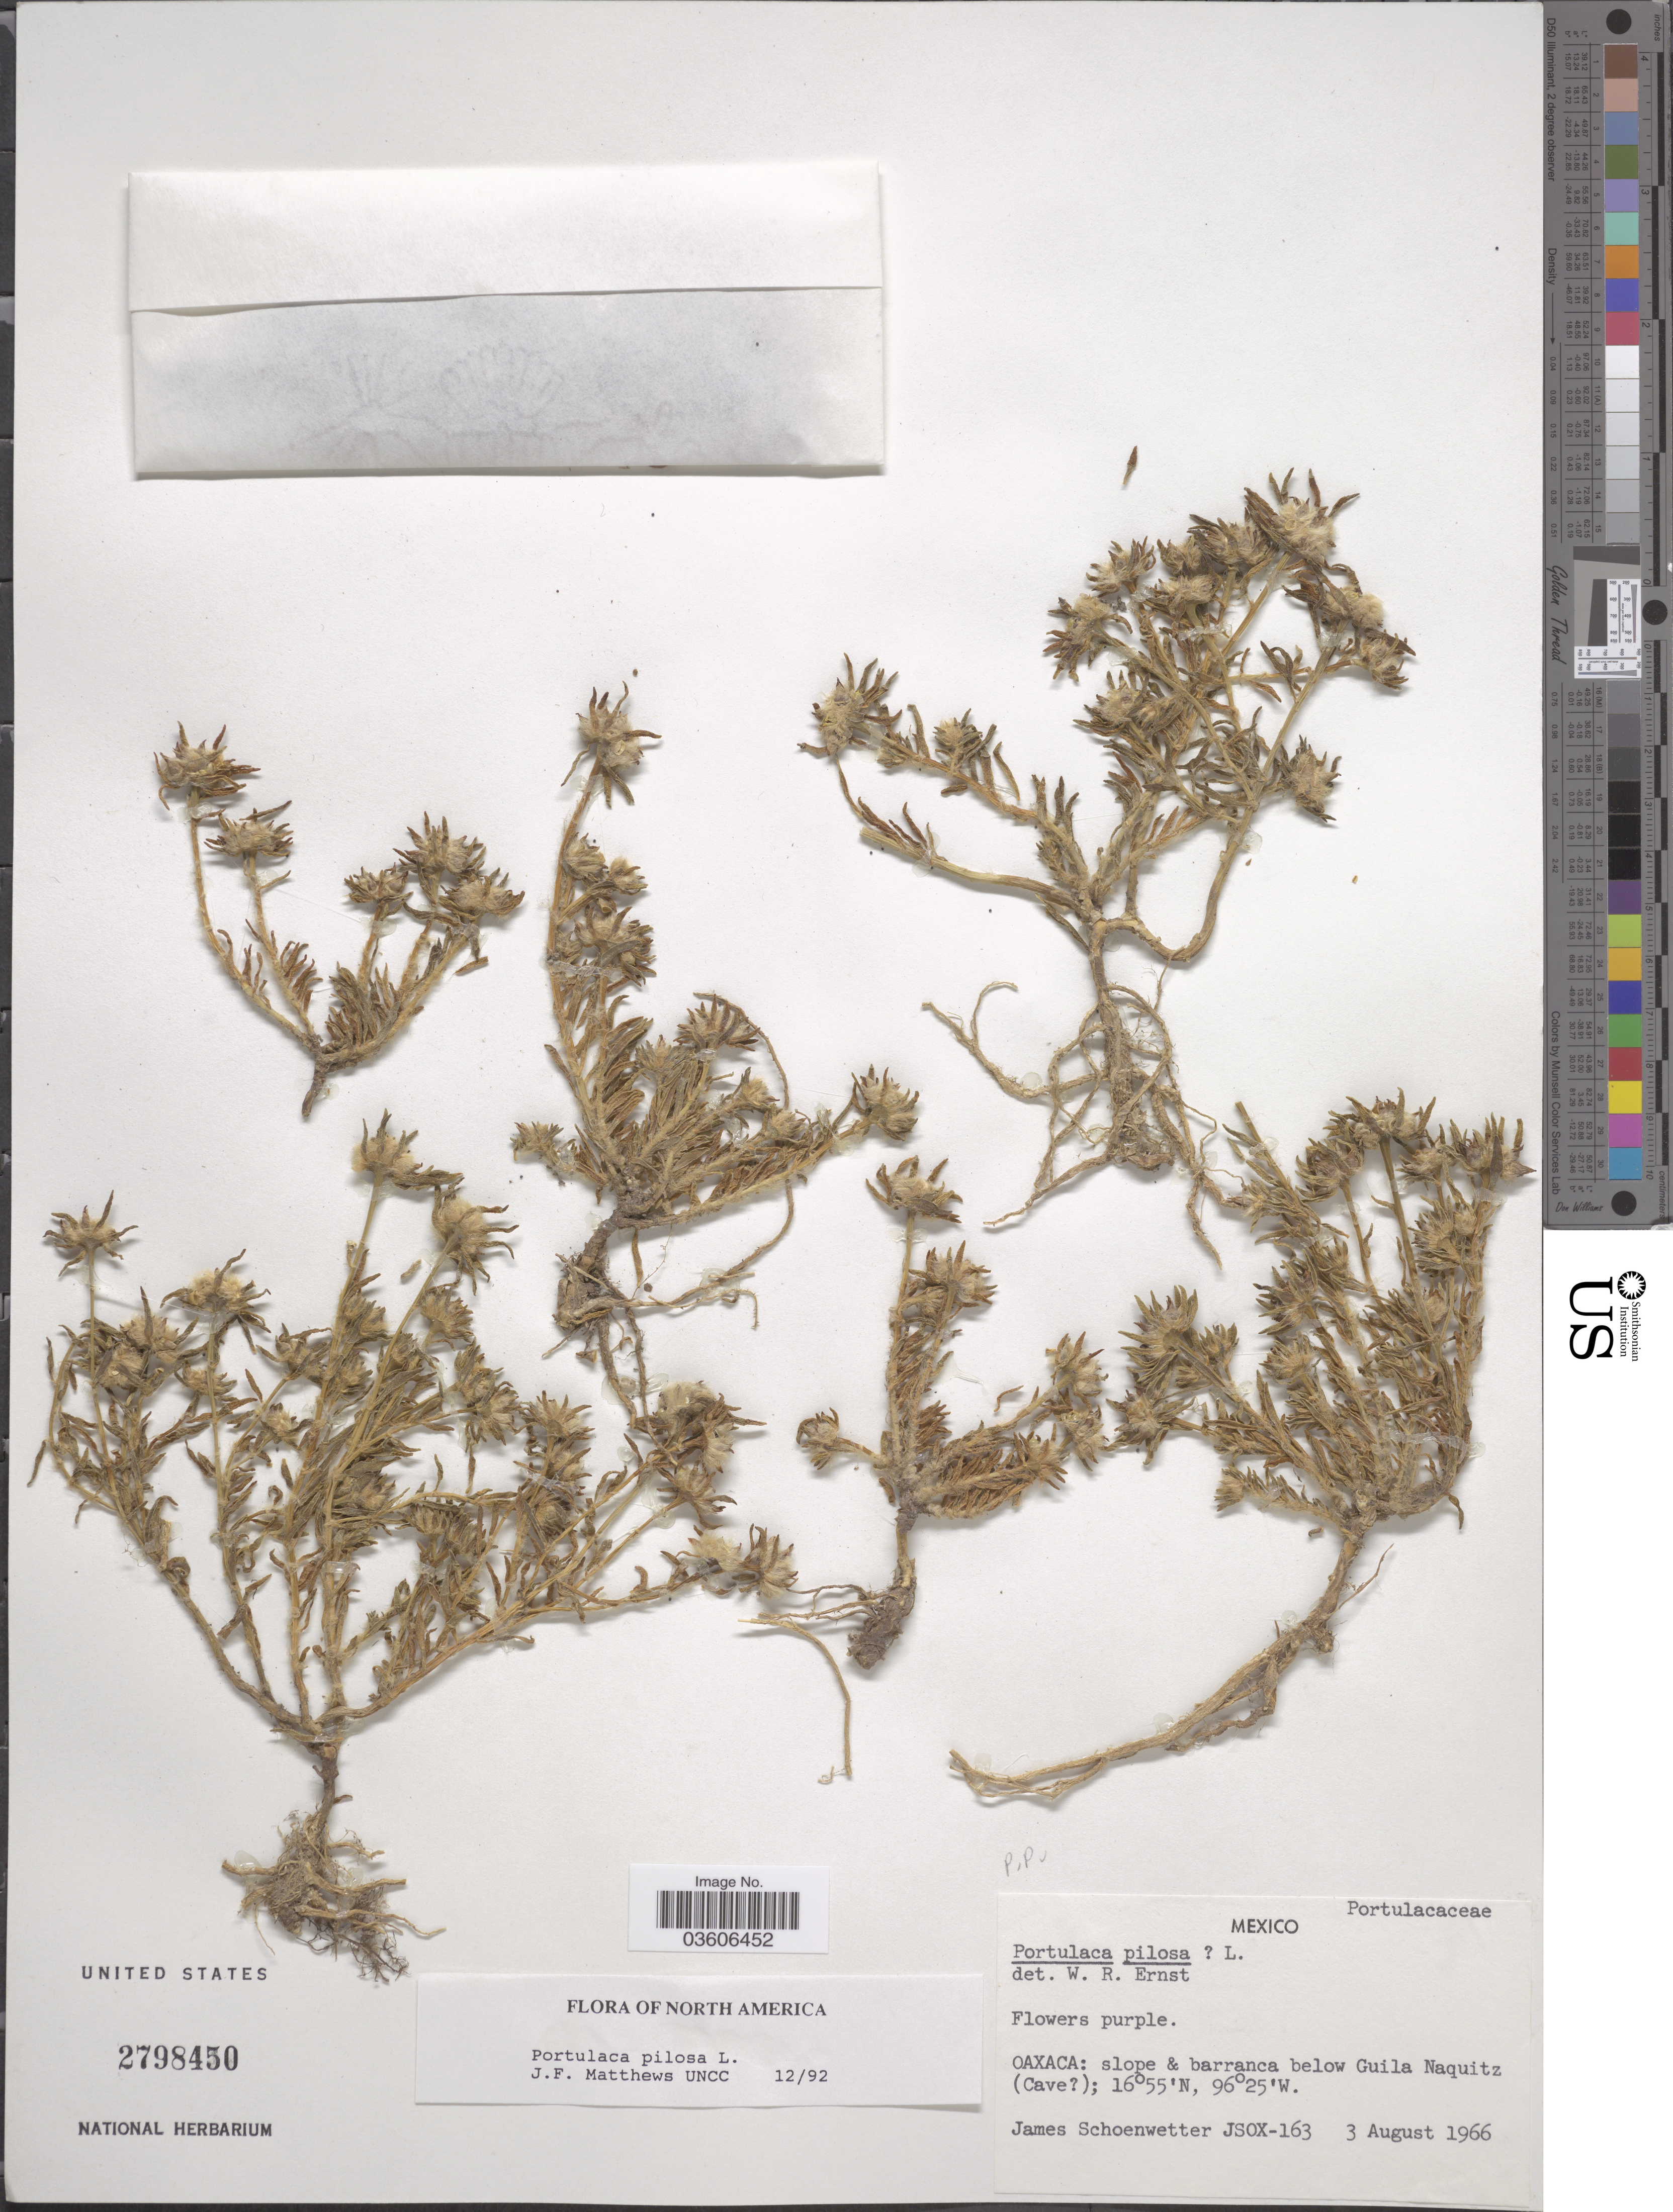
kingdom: Plantae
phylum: Tracheophyta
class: Magnoliopsida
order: Caryophyllales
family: Portulacaceae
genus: Portulaca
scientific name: Portulaca pilosa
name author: L.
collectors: J. Schoenwetter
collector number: JSOX-163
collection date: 1966-08-03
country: Mexico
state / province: Oaxaca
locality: Slope & barranca below Guila Naquitz (Cave).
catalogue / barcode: US 2798450